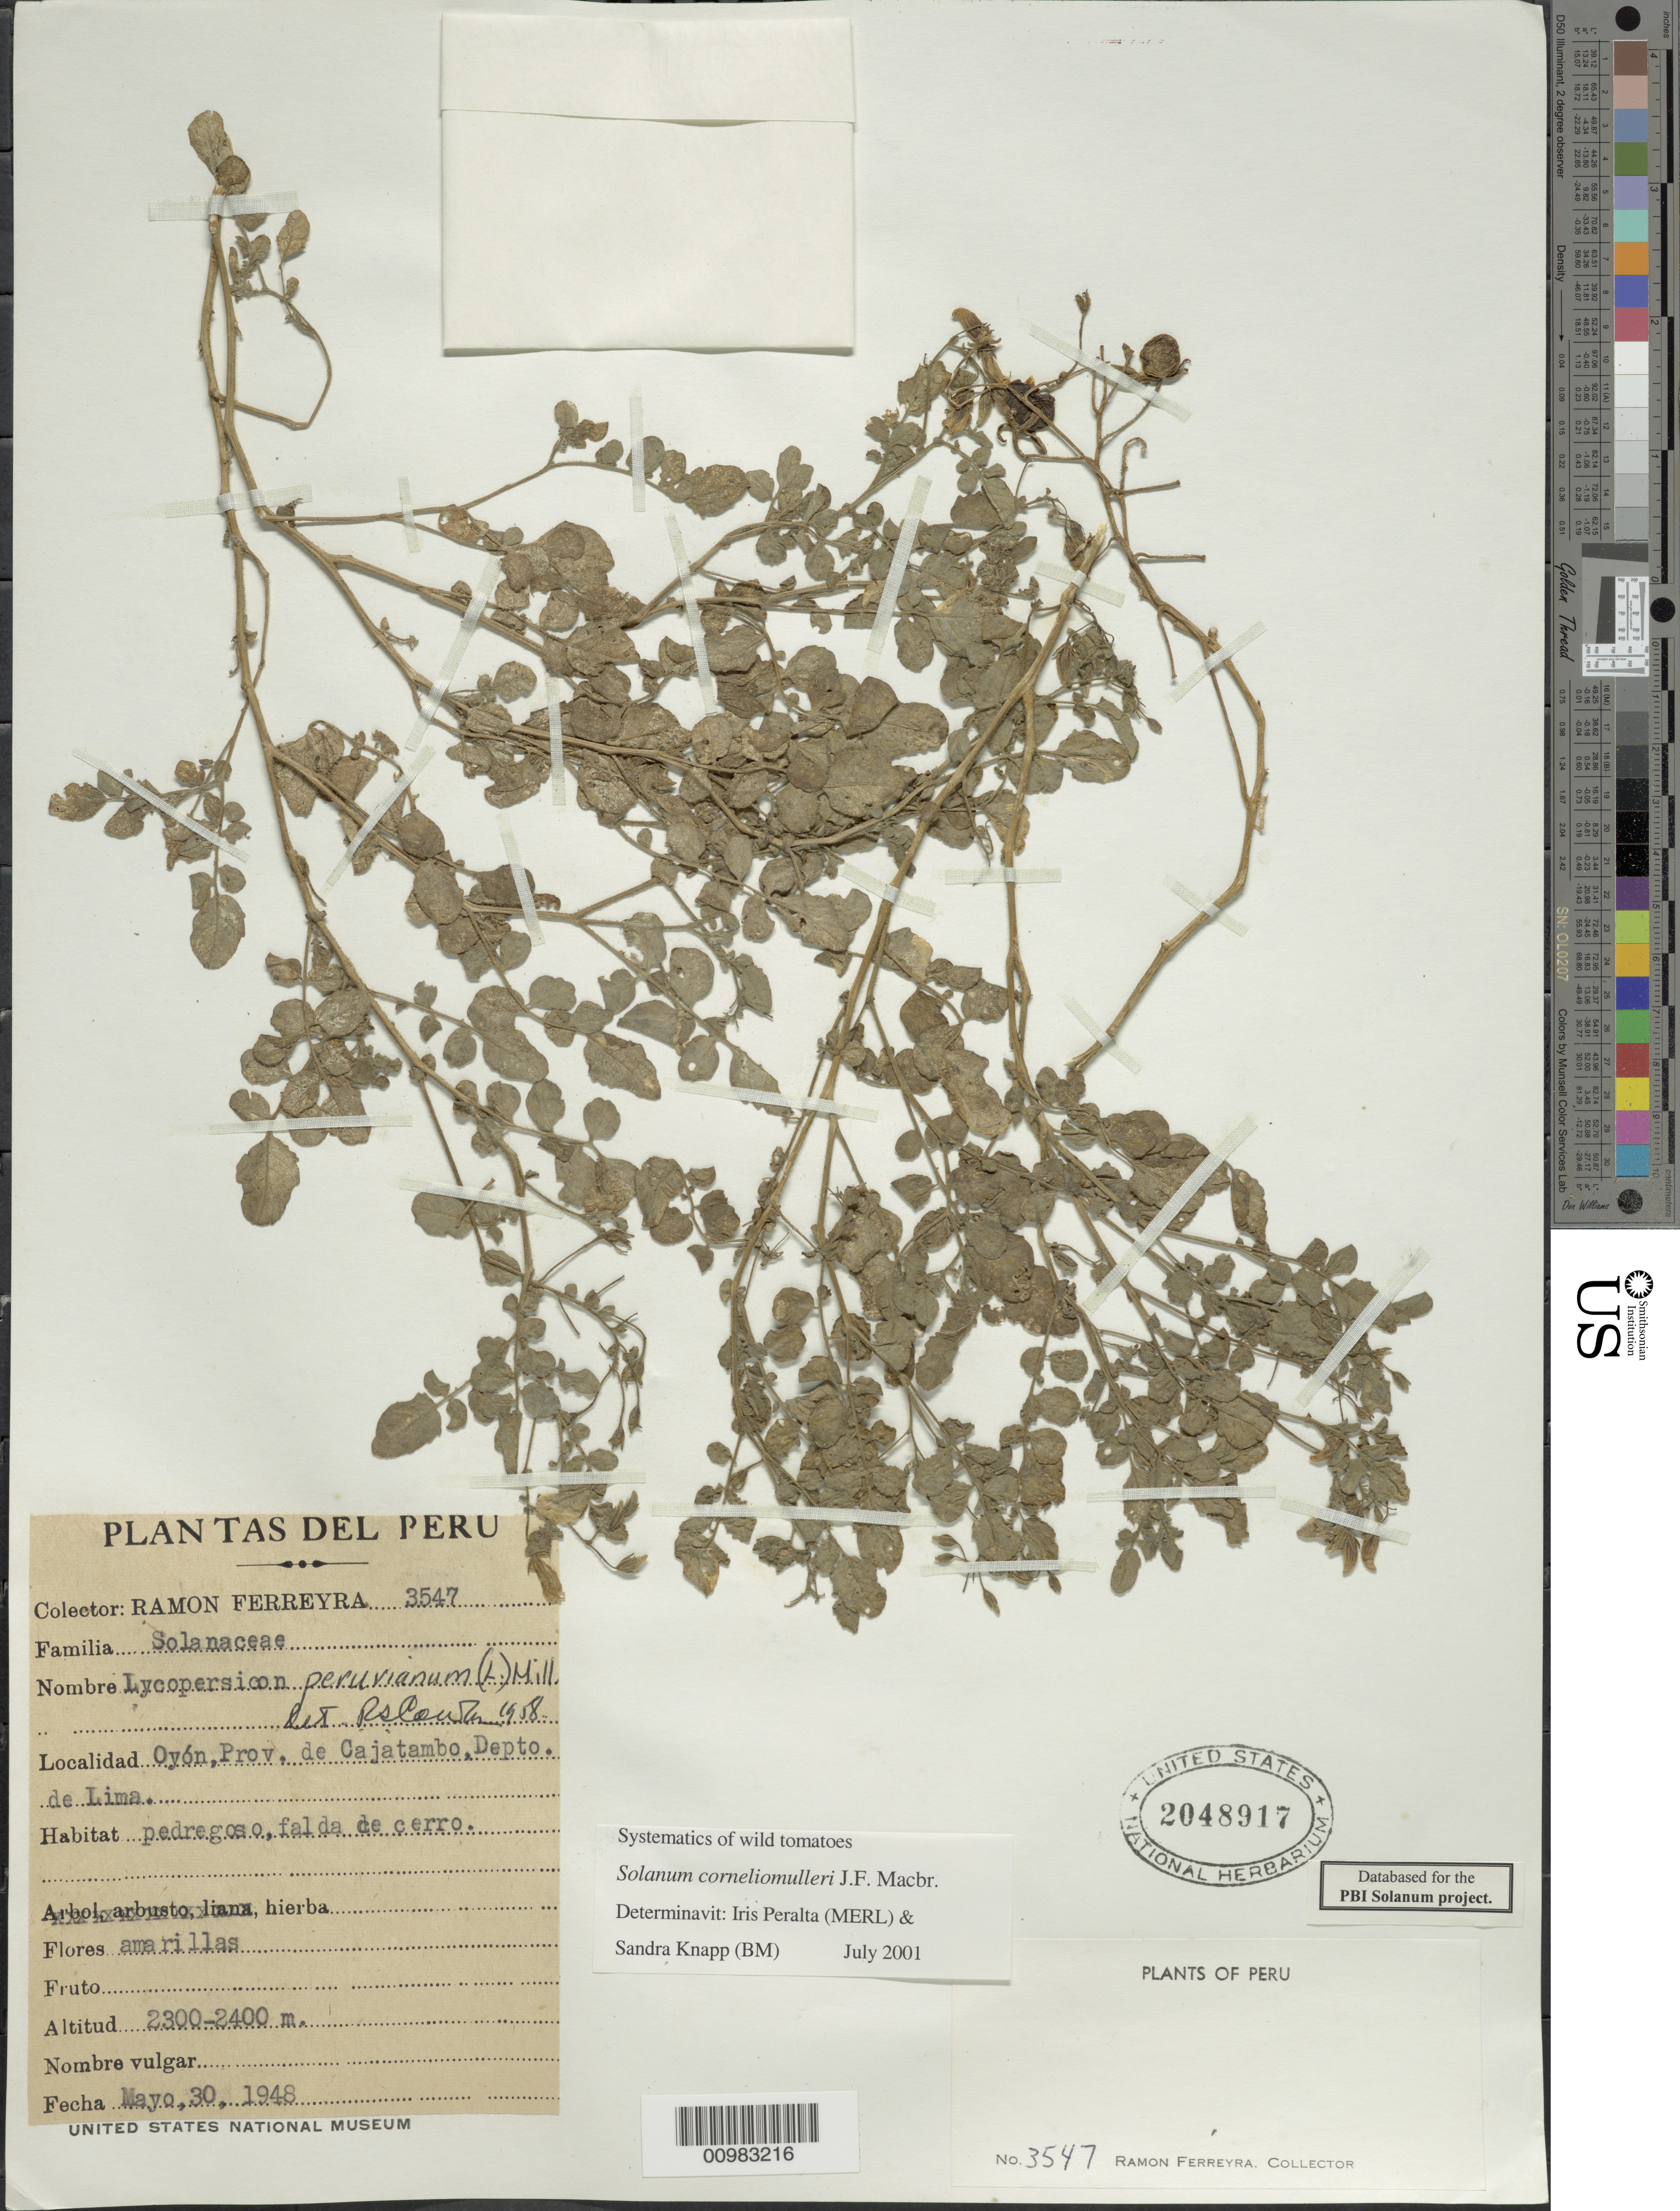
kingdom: Plantae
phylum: Tracheophyta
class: Magnoliopsida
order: Solanales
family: Solanaceae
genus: Solanum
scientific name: Solanum corneliomulleri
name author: J.F. Macbr.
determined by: Peralta, Iris E.; Knapp, S. D.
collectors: R. A. Ferreyra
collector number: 3547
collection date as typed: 30 May 1948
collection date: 1948-05-30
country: Peru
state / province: Lima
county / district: Cajatambo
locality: Oyón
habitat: pedregoso, falda de cerro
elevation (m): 2300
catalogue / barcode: US 2048917